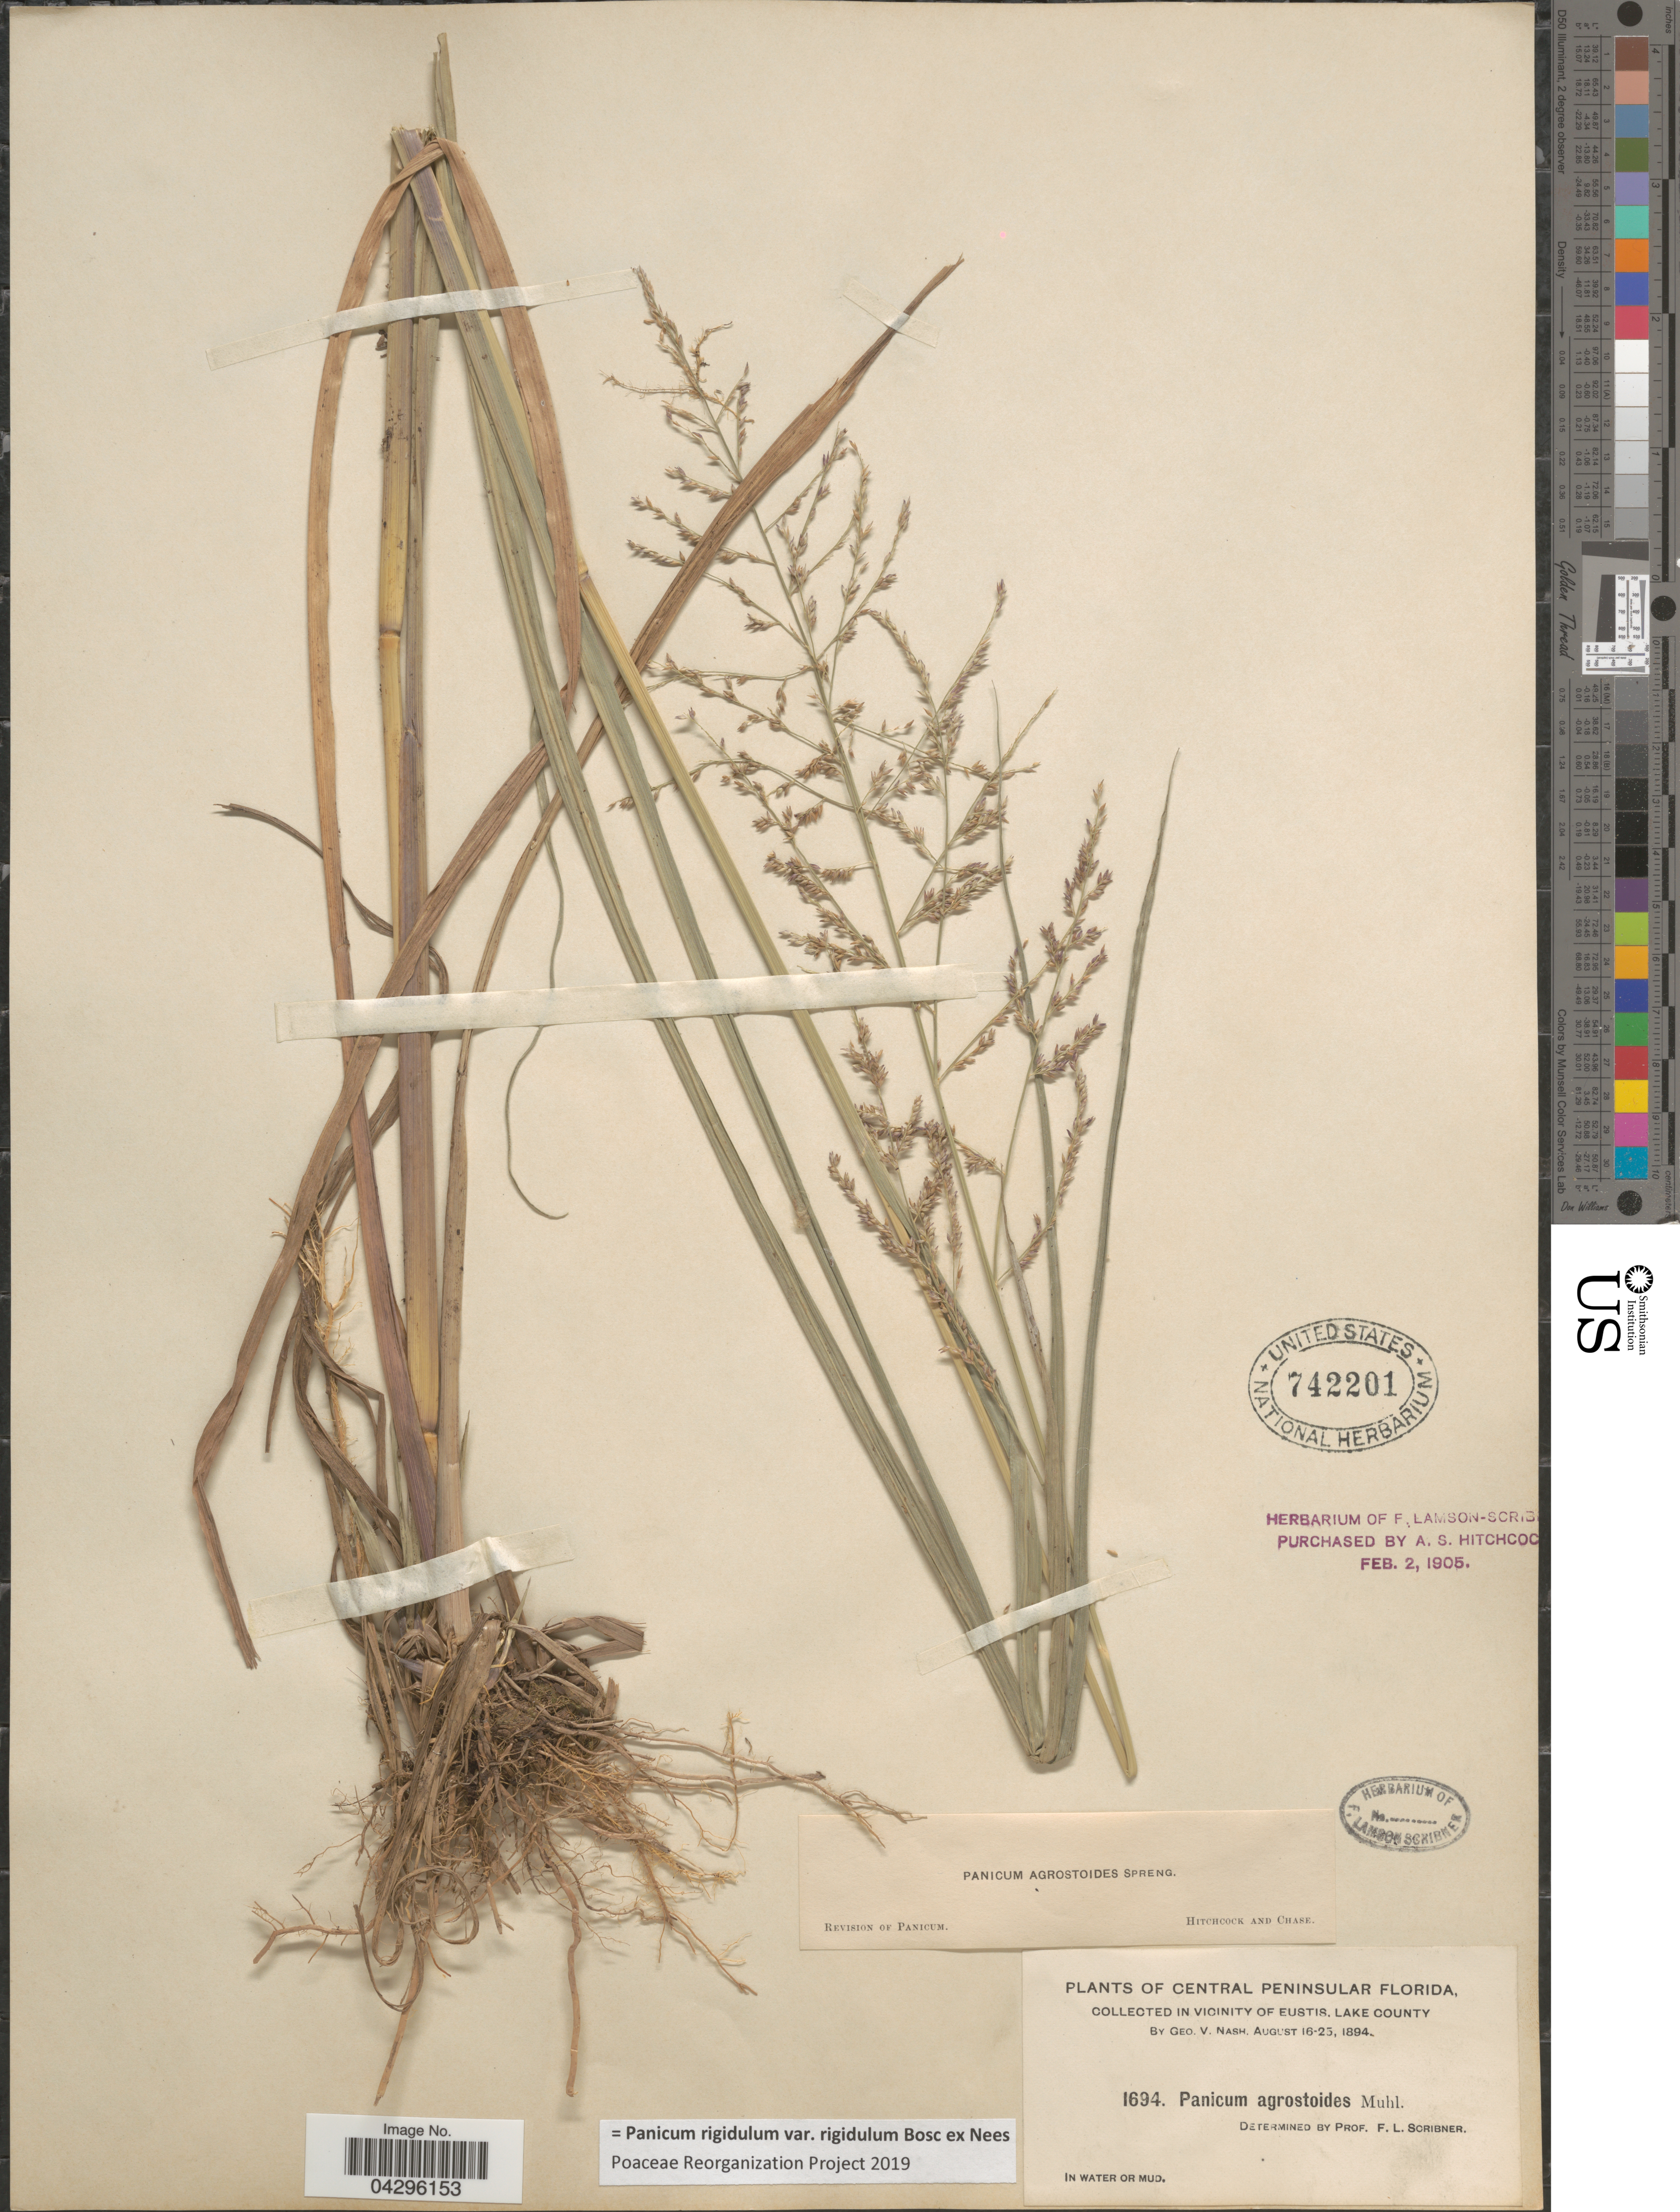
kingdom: Plantae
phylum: Tracheophyta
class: Liliopsida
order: Poales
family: Poaceae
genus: Panicum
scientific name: Panicum rigidulum var. rigidulum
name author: Bosc ex Nees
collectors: G. V. Nash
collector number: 1694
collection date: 1894-08-16/1894-08-25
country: United States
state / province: Florida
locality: Central Peninsular Florida. In vicinity of Eustis, Lake County.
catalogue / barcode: US 742201